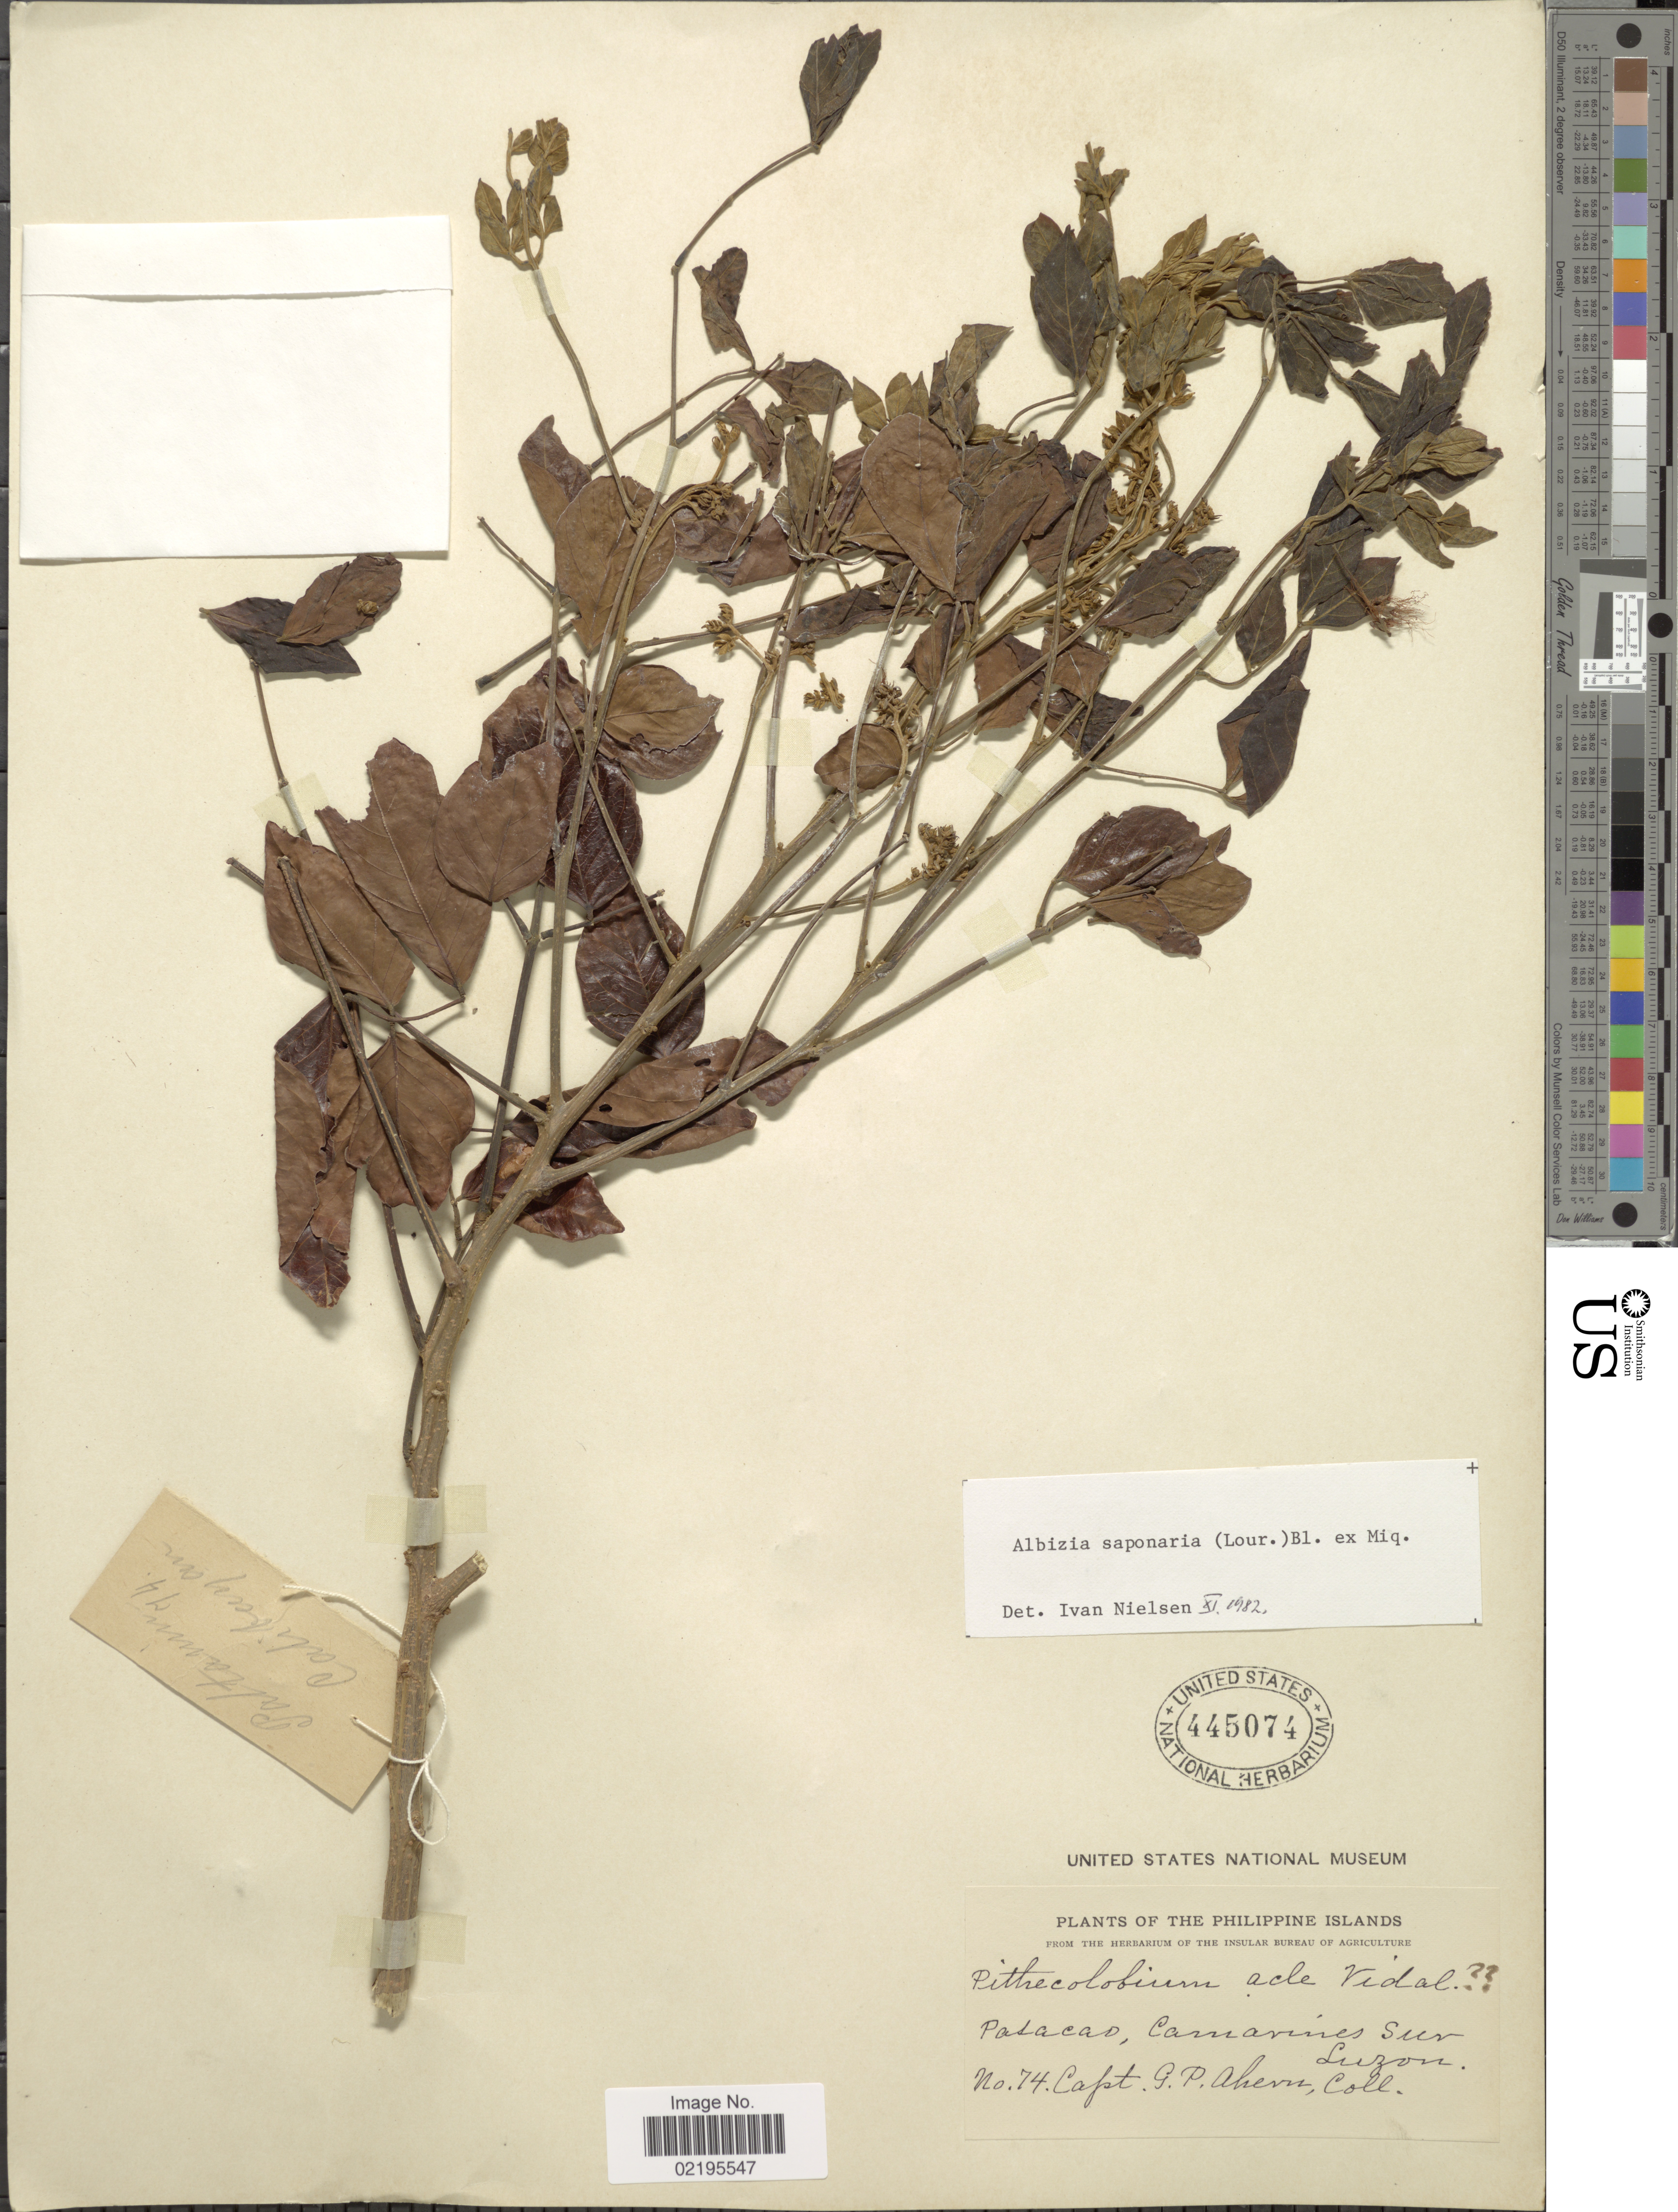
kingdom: Plantae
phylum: Tracheophyta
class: Magnoliopsida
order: Fabales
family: Fabaceae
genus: Albizia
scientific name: Albizia saponaria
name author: (Lour.) Blume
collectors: G. Ahern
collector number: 74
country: Philippines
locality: Pasacao, Camarines Sur, Luzon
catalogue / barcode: US 445074